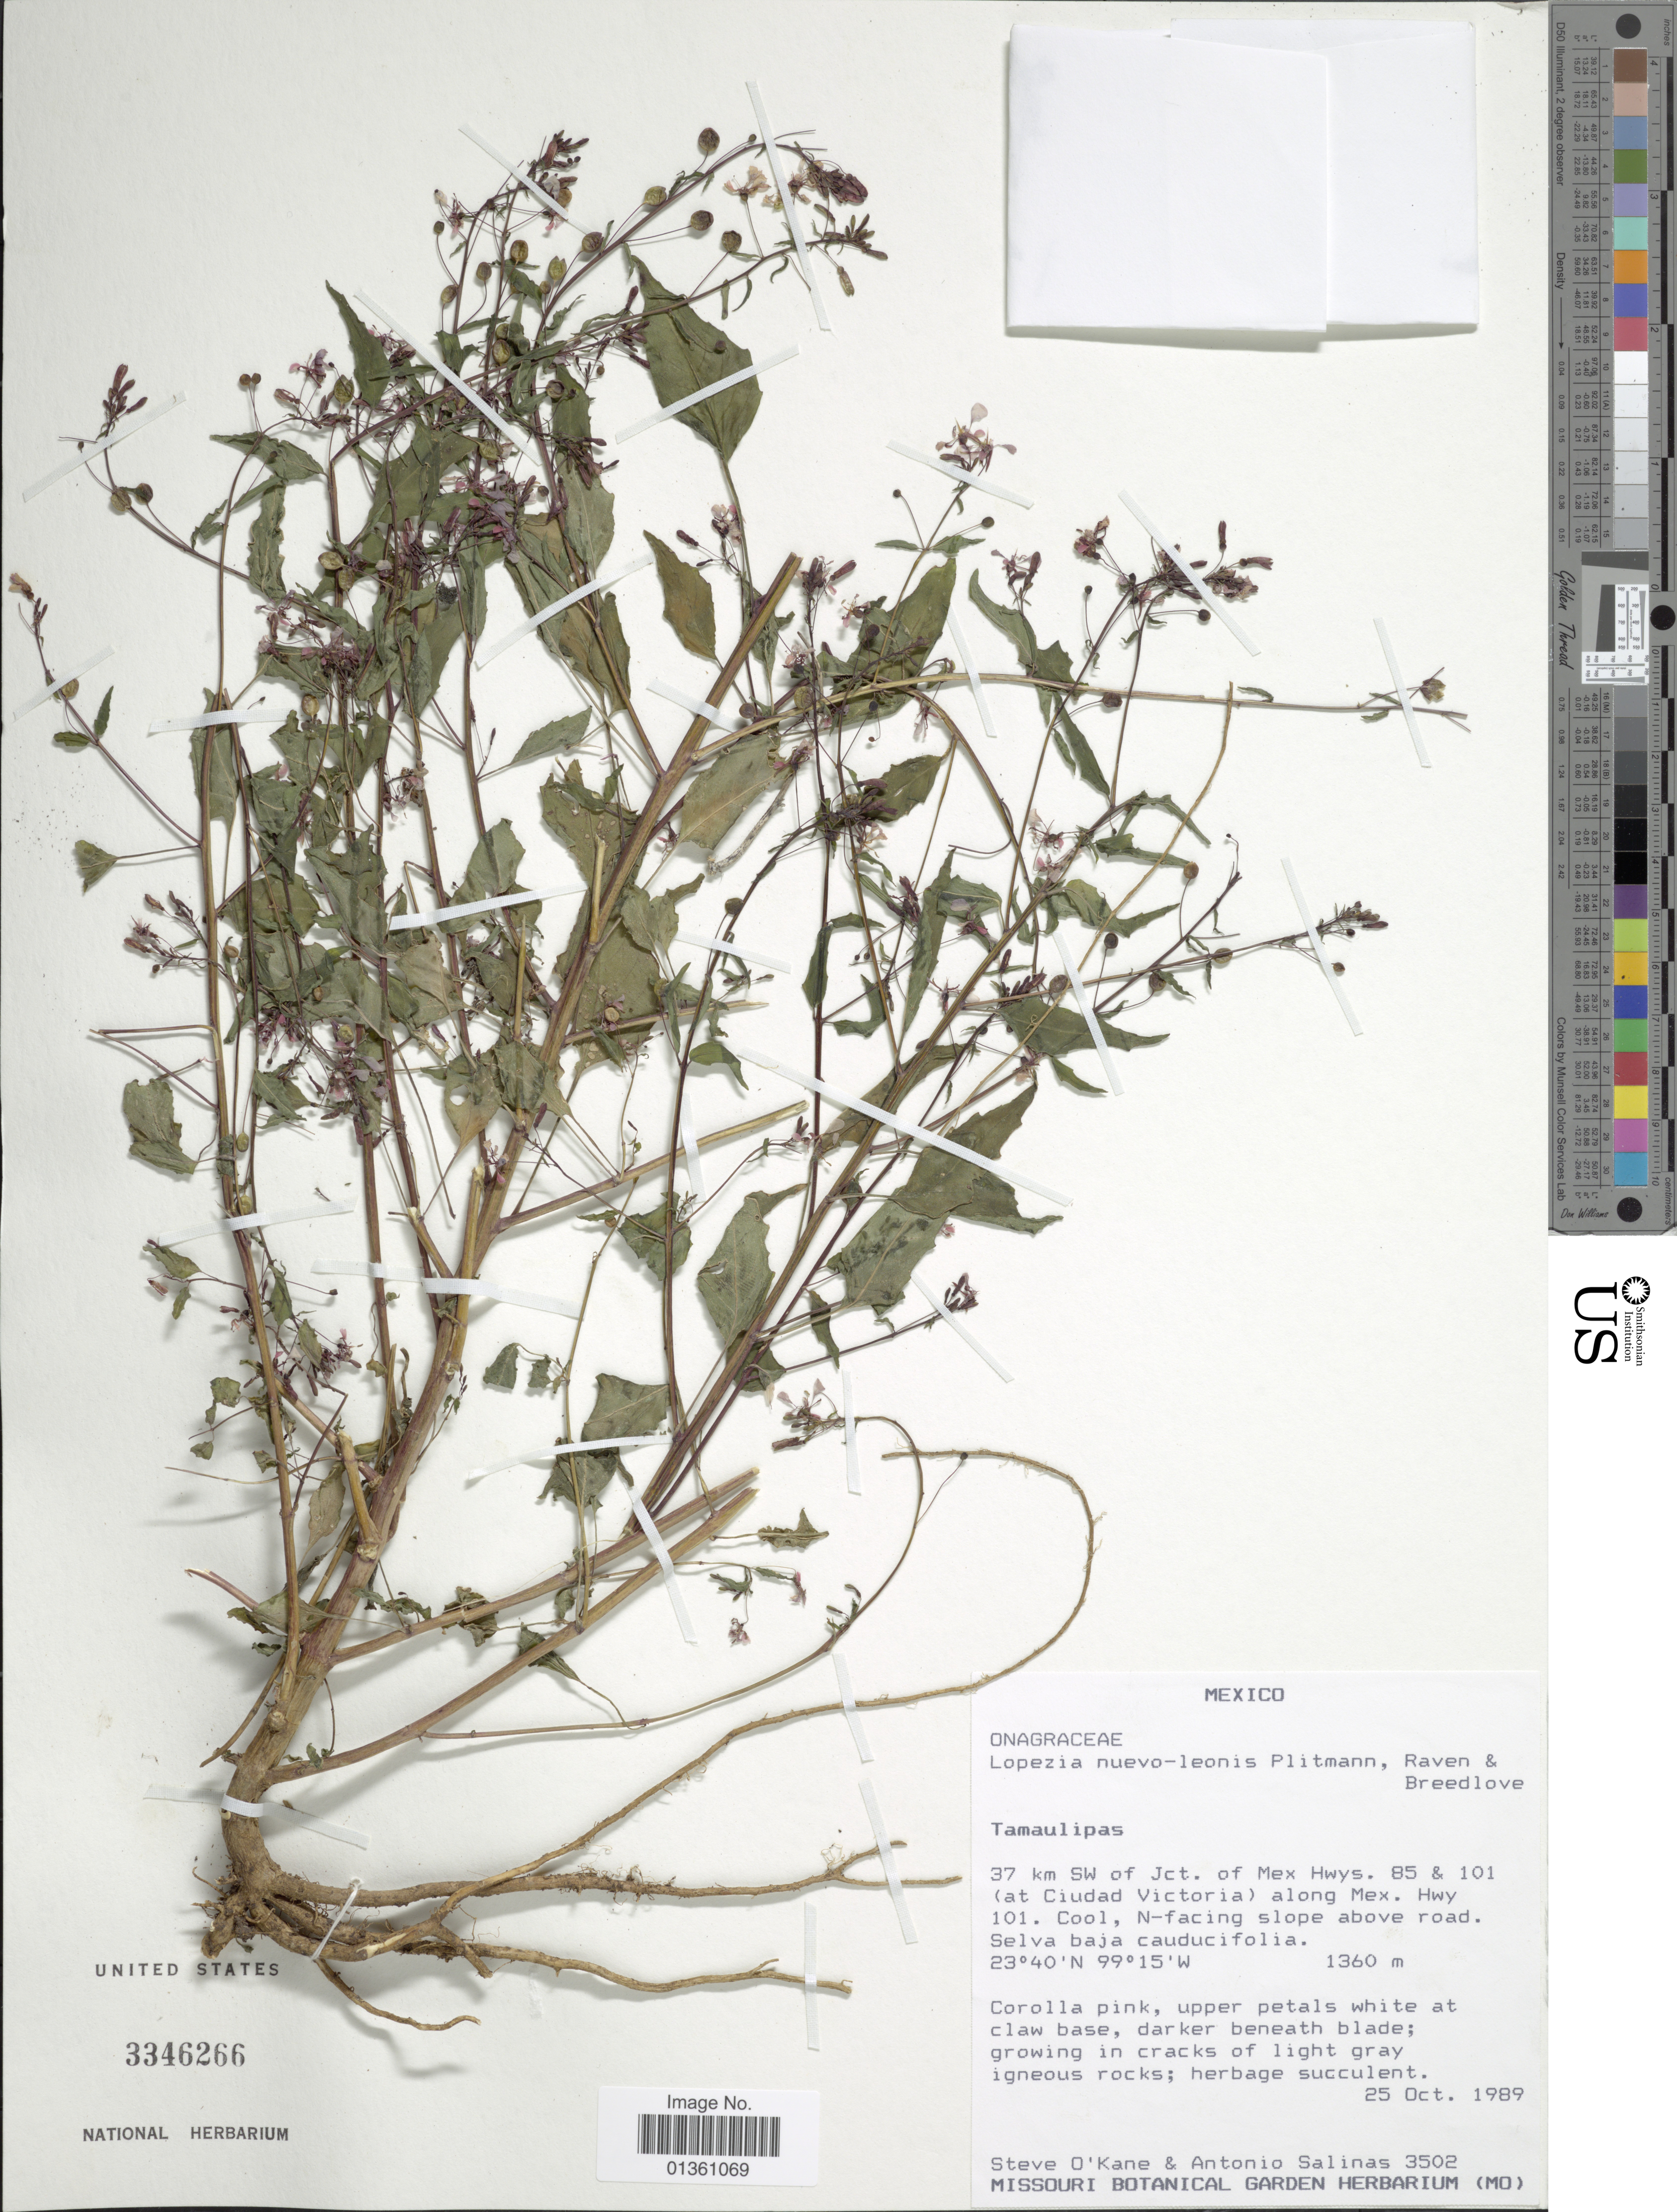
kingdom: Plantae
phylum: Tracheophyta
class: Magnoliopsida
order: Myrtales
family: Onagraceae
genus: Lopezia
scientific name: Lopezia nuevo-leonis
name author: Plitmann et al.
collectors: S. O'Kane & A. Salinas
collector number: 3502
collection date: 1989-10-25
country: Mexico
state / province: Tamaulipas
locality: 37 km SW of Jct. of Mex Hwys. 85 & 101 (at Ciudad Victoria) along Mex. Hwy 101. Cool, N-facing slope above road. Selva baja caudicifolia.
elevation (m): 1360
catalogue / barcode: US 3346266